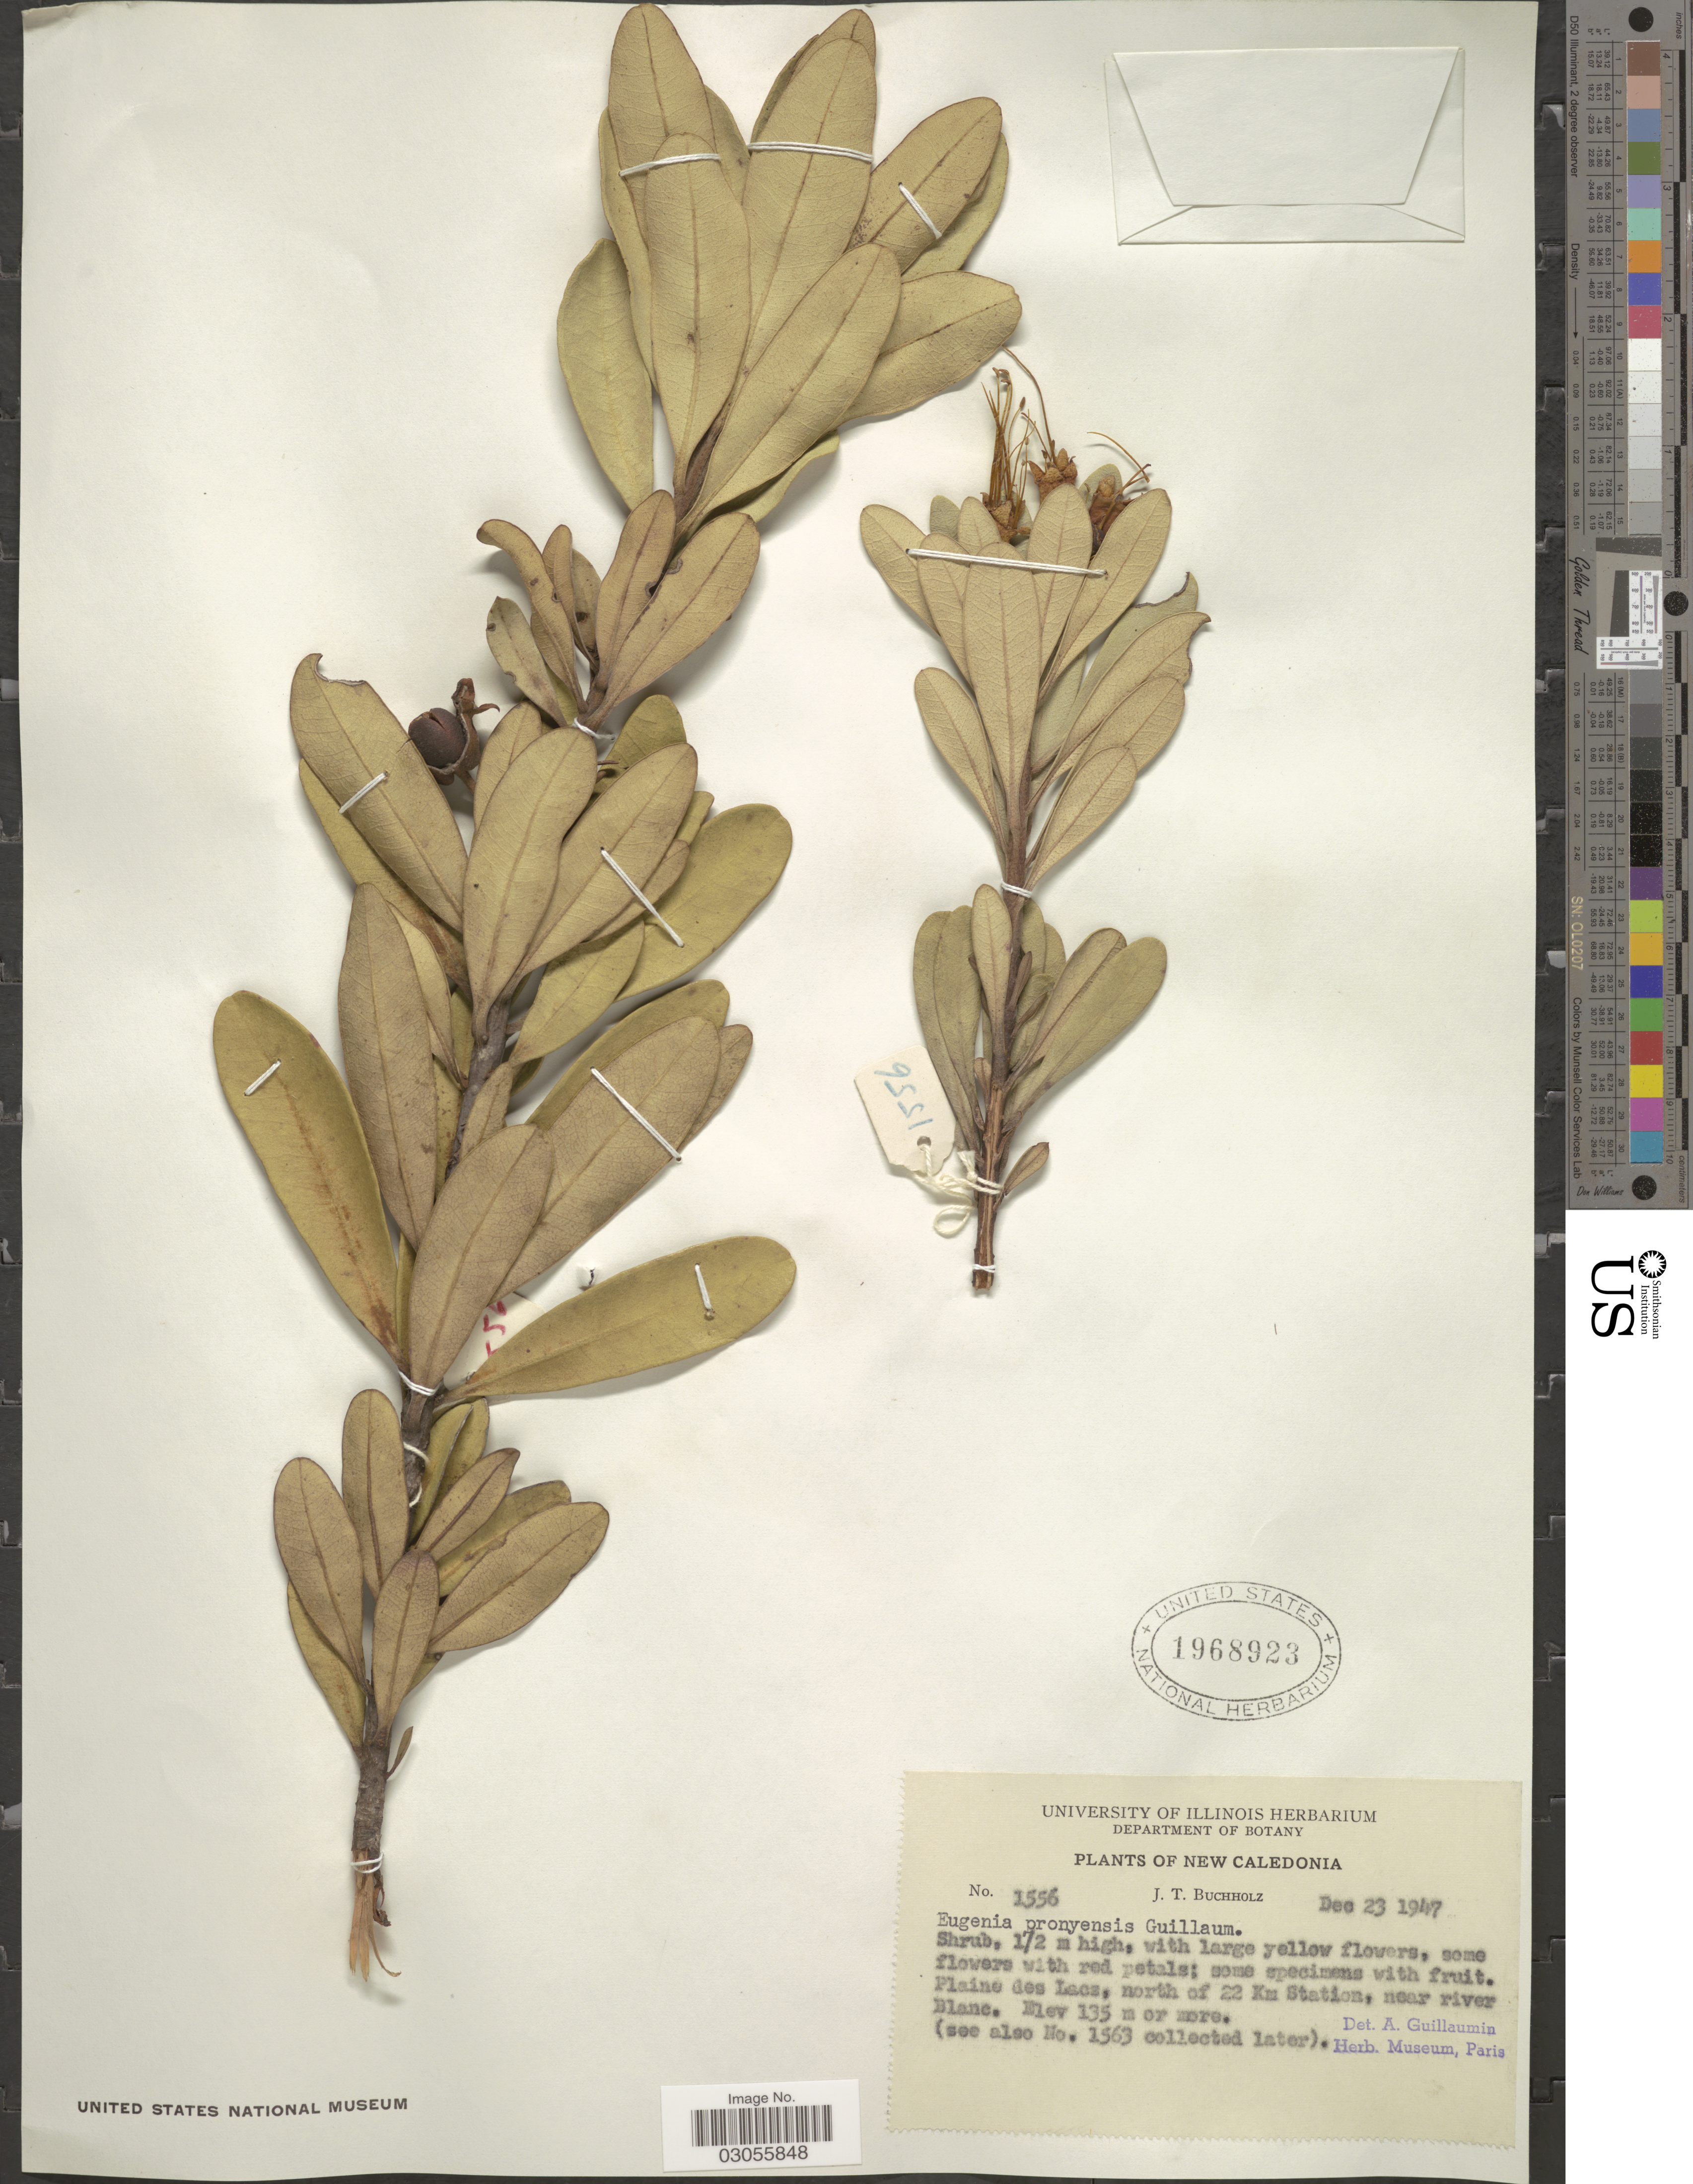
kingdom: Plantae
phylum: Tracheophyta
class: Magnoliopsida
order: Myrtales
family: Myrtaceae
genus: Xanthostemon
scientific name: Xanthostemon aurantiacus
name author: (Brongn. & Gris) Schltr.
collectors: J. T. Buchholz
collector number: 1556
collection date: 1947-12-23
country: New Caledonia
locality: Plaine des Lacz, north of 22 Km Station, near river Blanc.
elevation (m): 135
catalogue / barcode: US 1968923